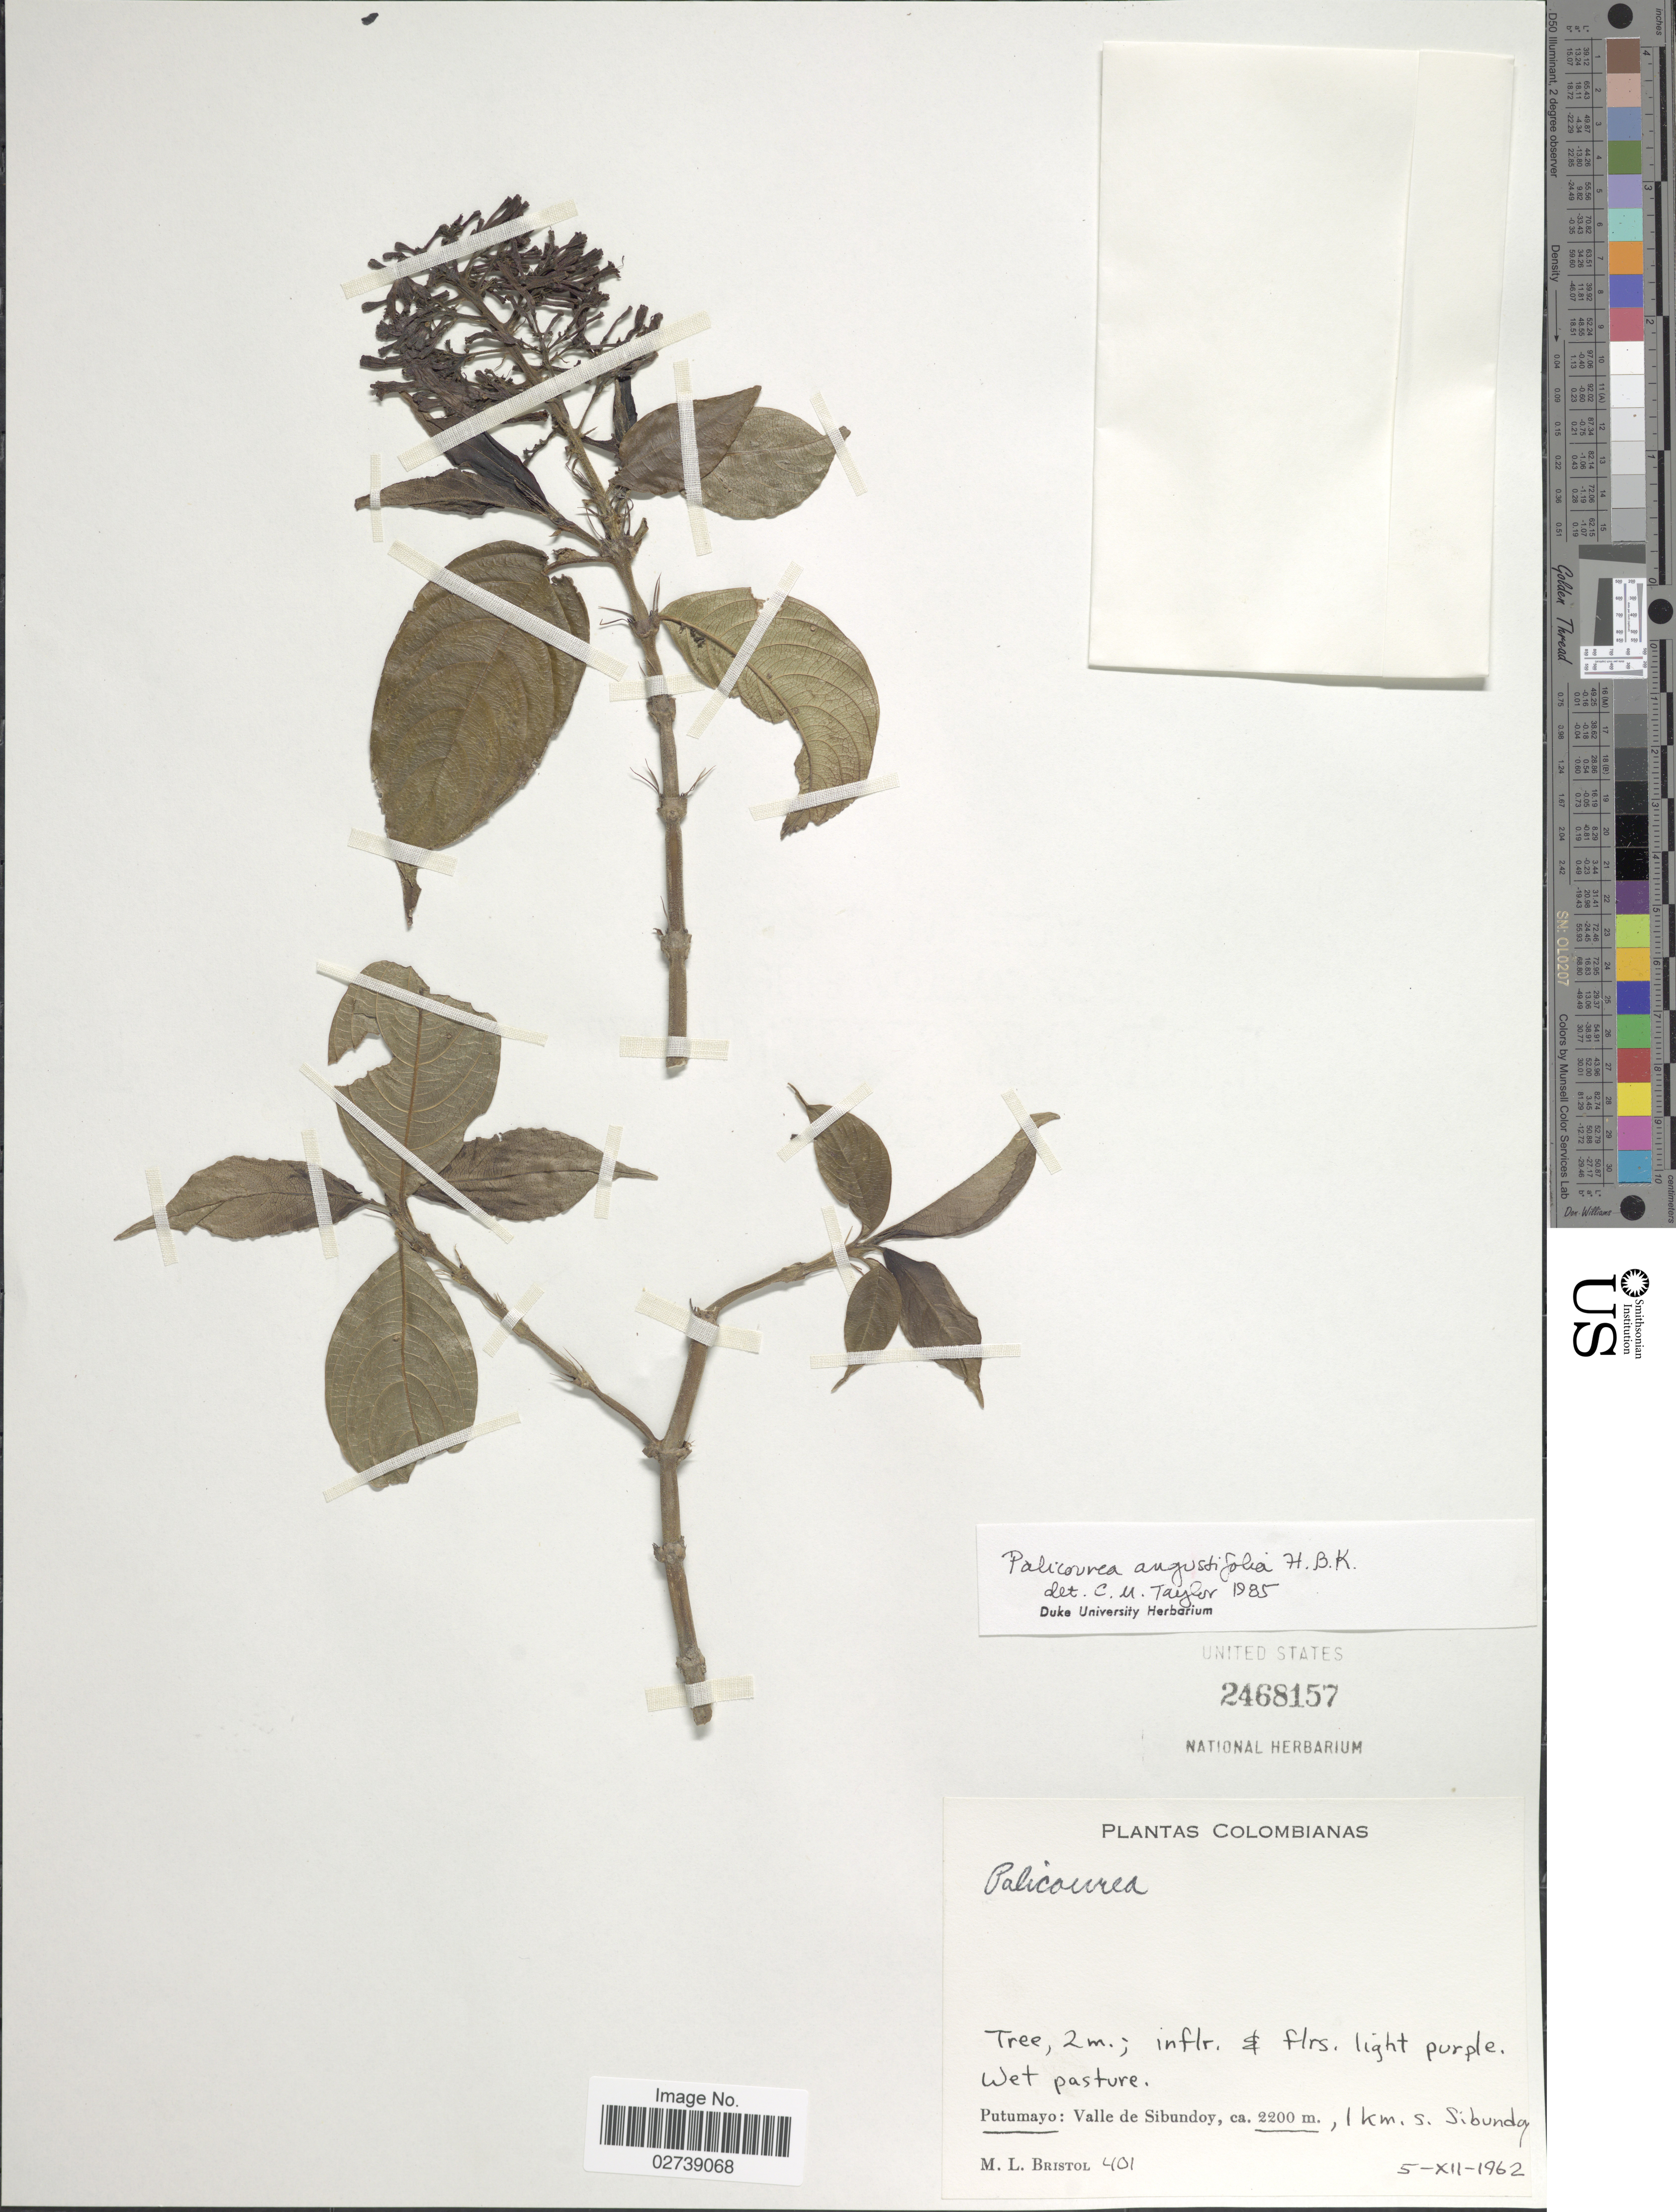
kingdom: Plantae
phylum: Tracheophyta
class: Magnoliopsida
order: Gentianales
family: Rubiaceae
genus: Palicourea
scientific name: Palicourea angustifolia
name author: Kunth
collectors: M. L. Bristol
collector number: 401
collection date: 1962-12-05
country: Colombia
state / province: Putumayo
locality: Putumayo: Valle de Sibundoy. 1 km S. Sibundoy.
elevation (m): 2200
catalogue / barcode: US 2468157